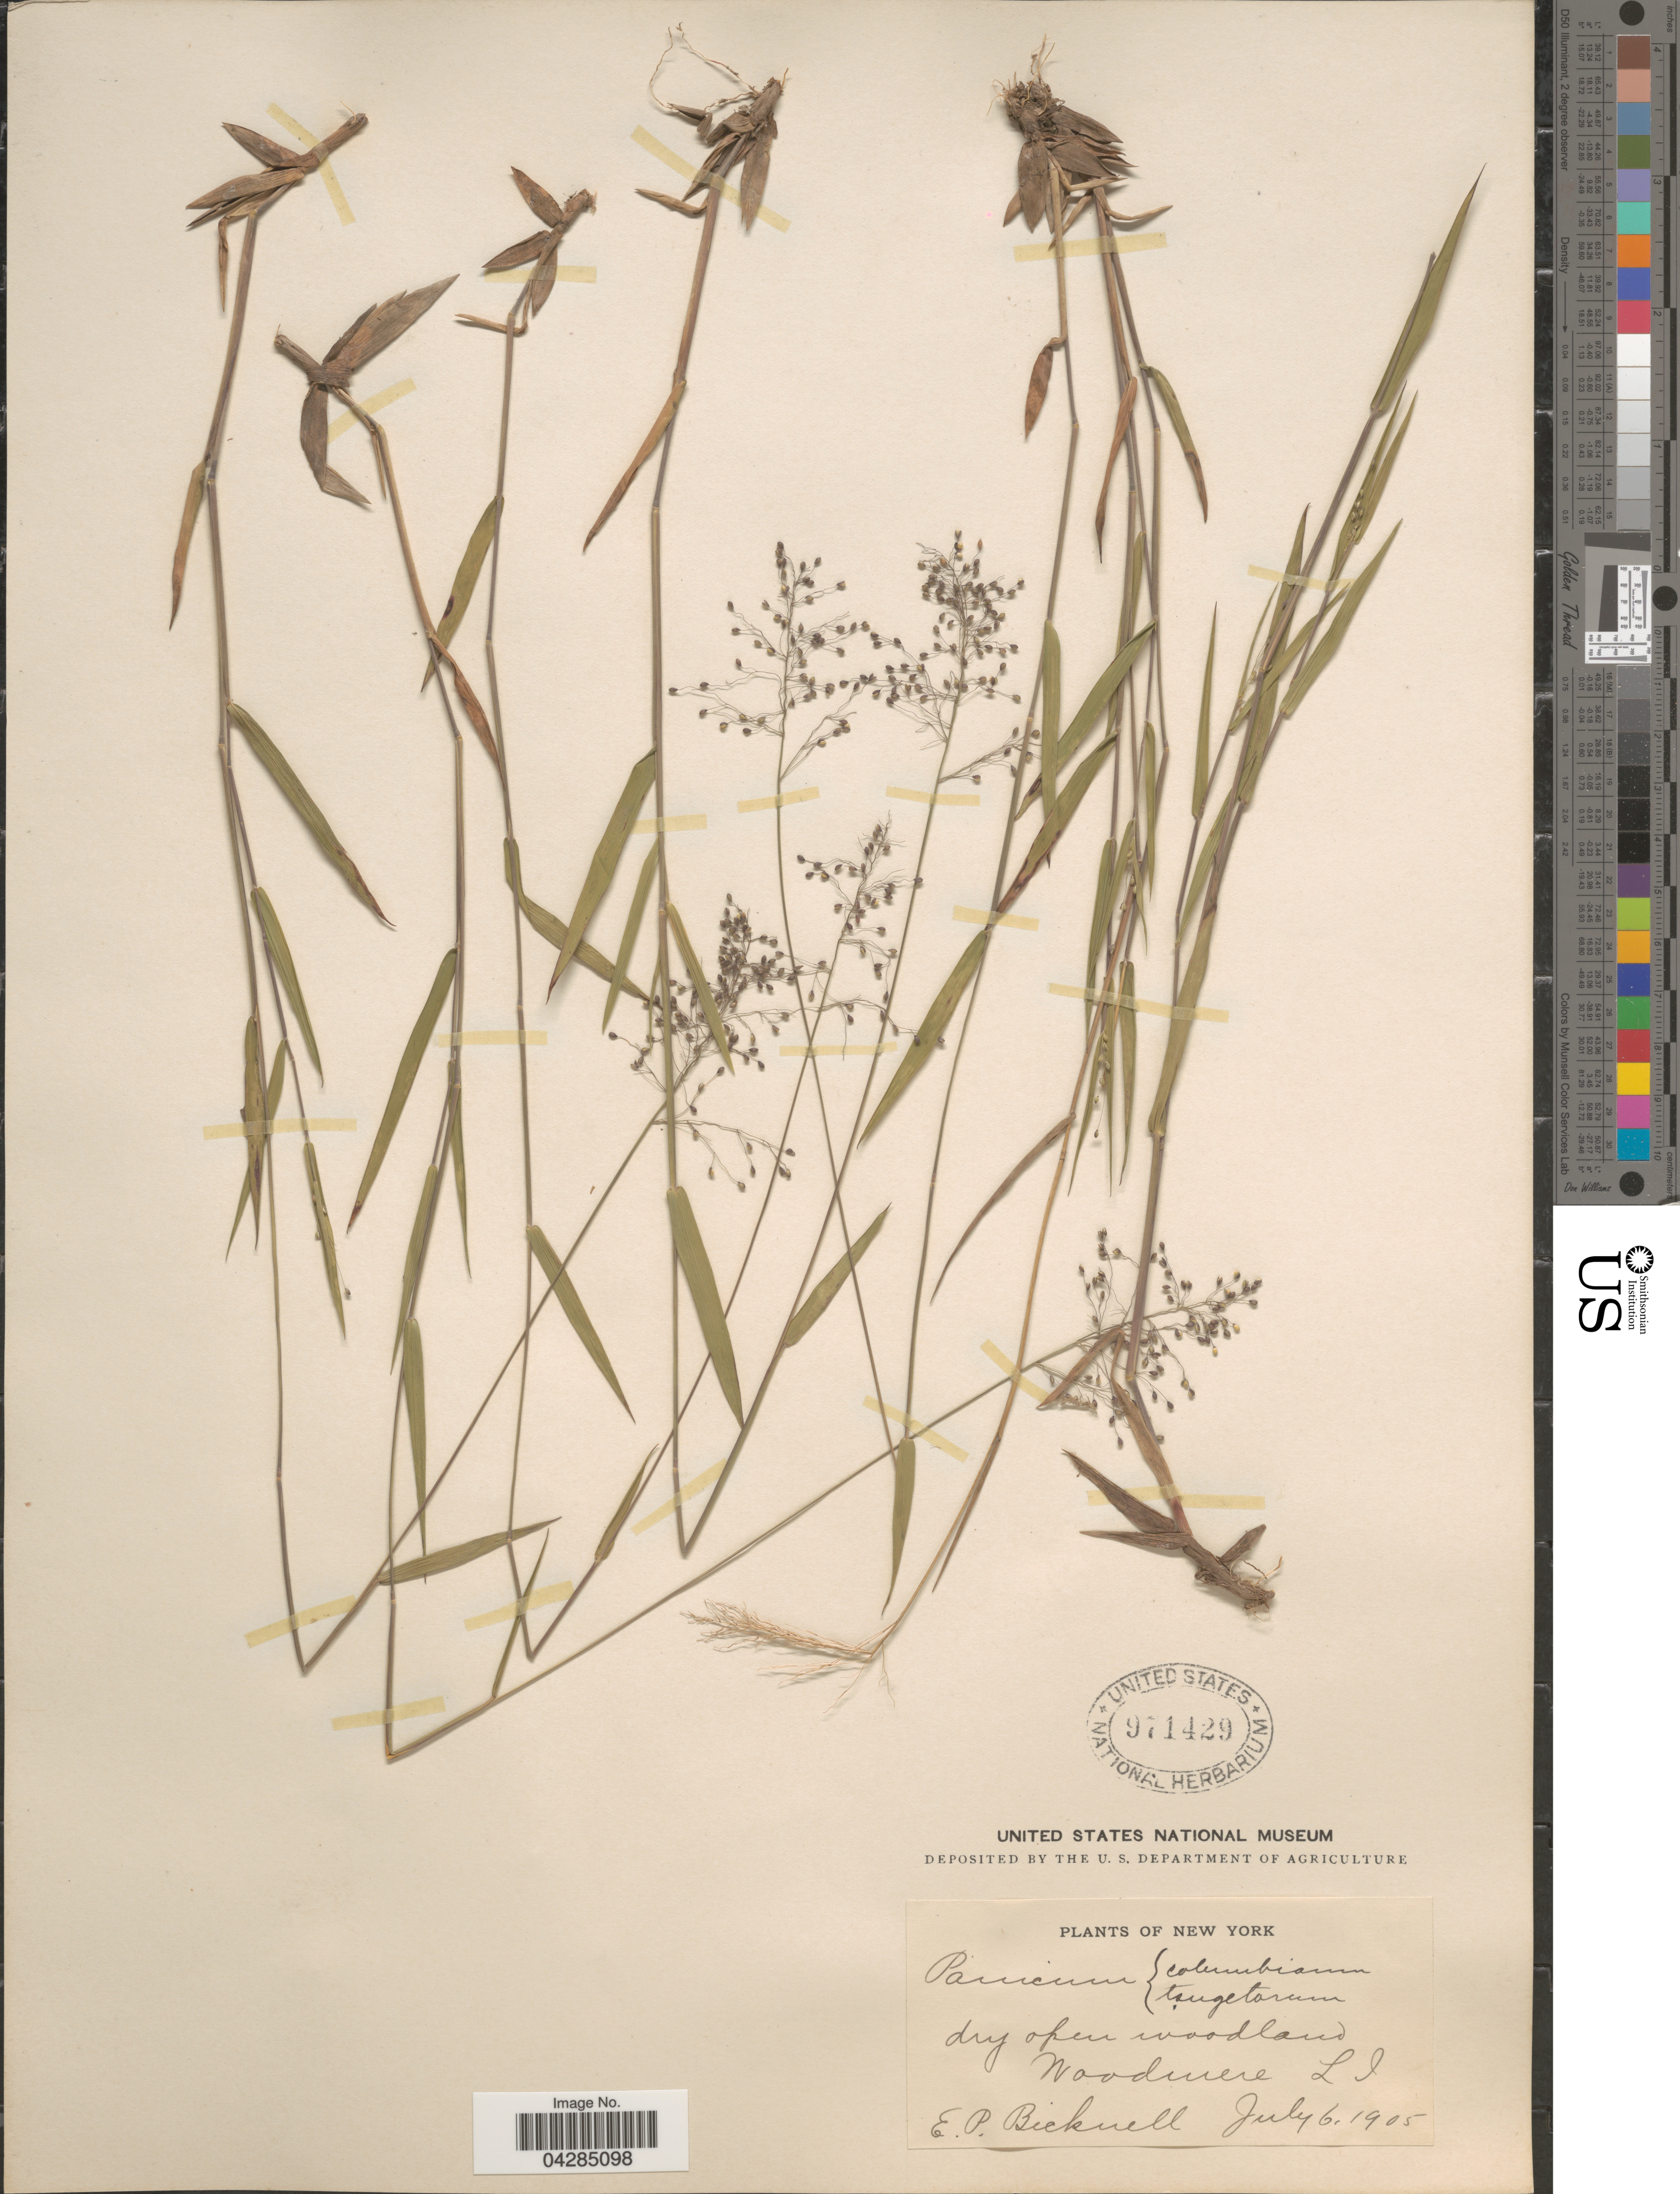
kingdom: Plantae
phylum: Tracheophyta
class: Liliopsida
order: Poales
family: Poaceae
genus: Dichanthelium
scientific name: Dichanthelium portoricense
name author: (Desv. ex Ham.) B.F. Hansen & Wunderlin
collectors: E. P. Bicknell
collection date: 1905-07-06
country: United States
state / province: New York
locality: Woodmere L. I.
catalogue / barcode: US 971429